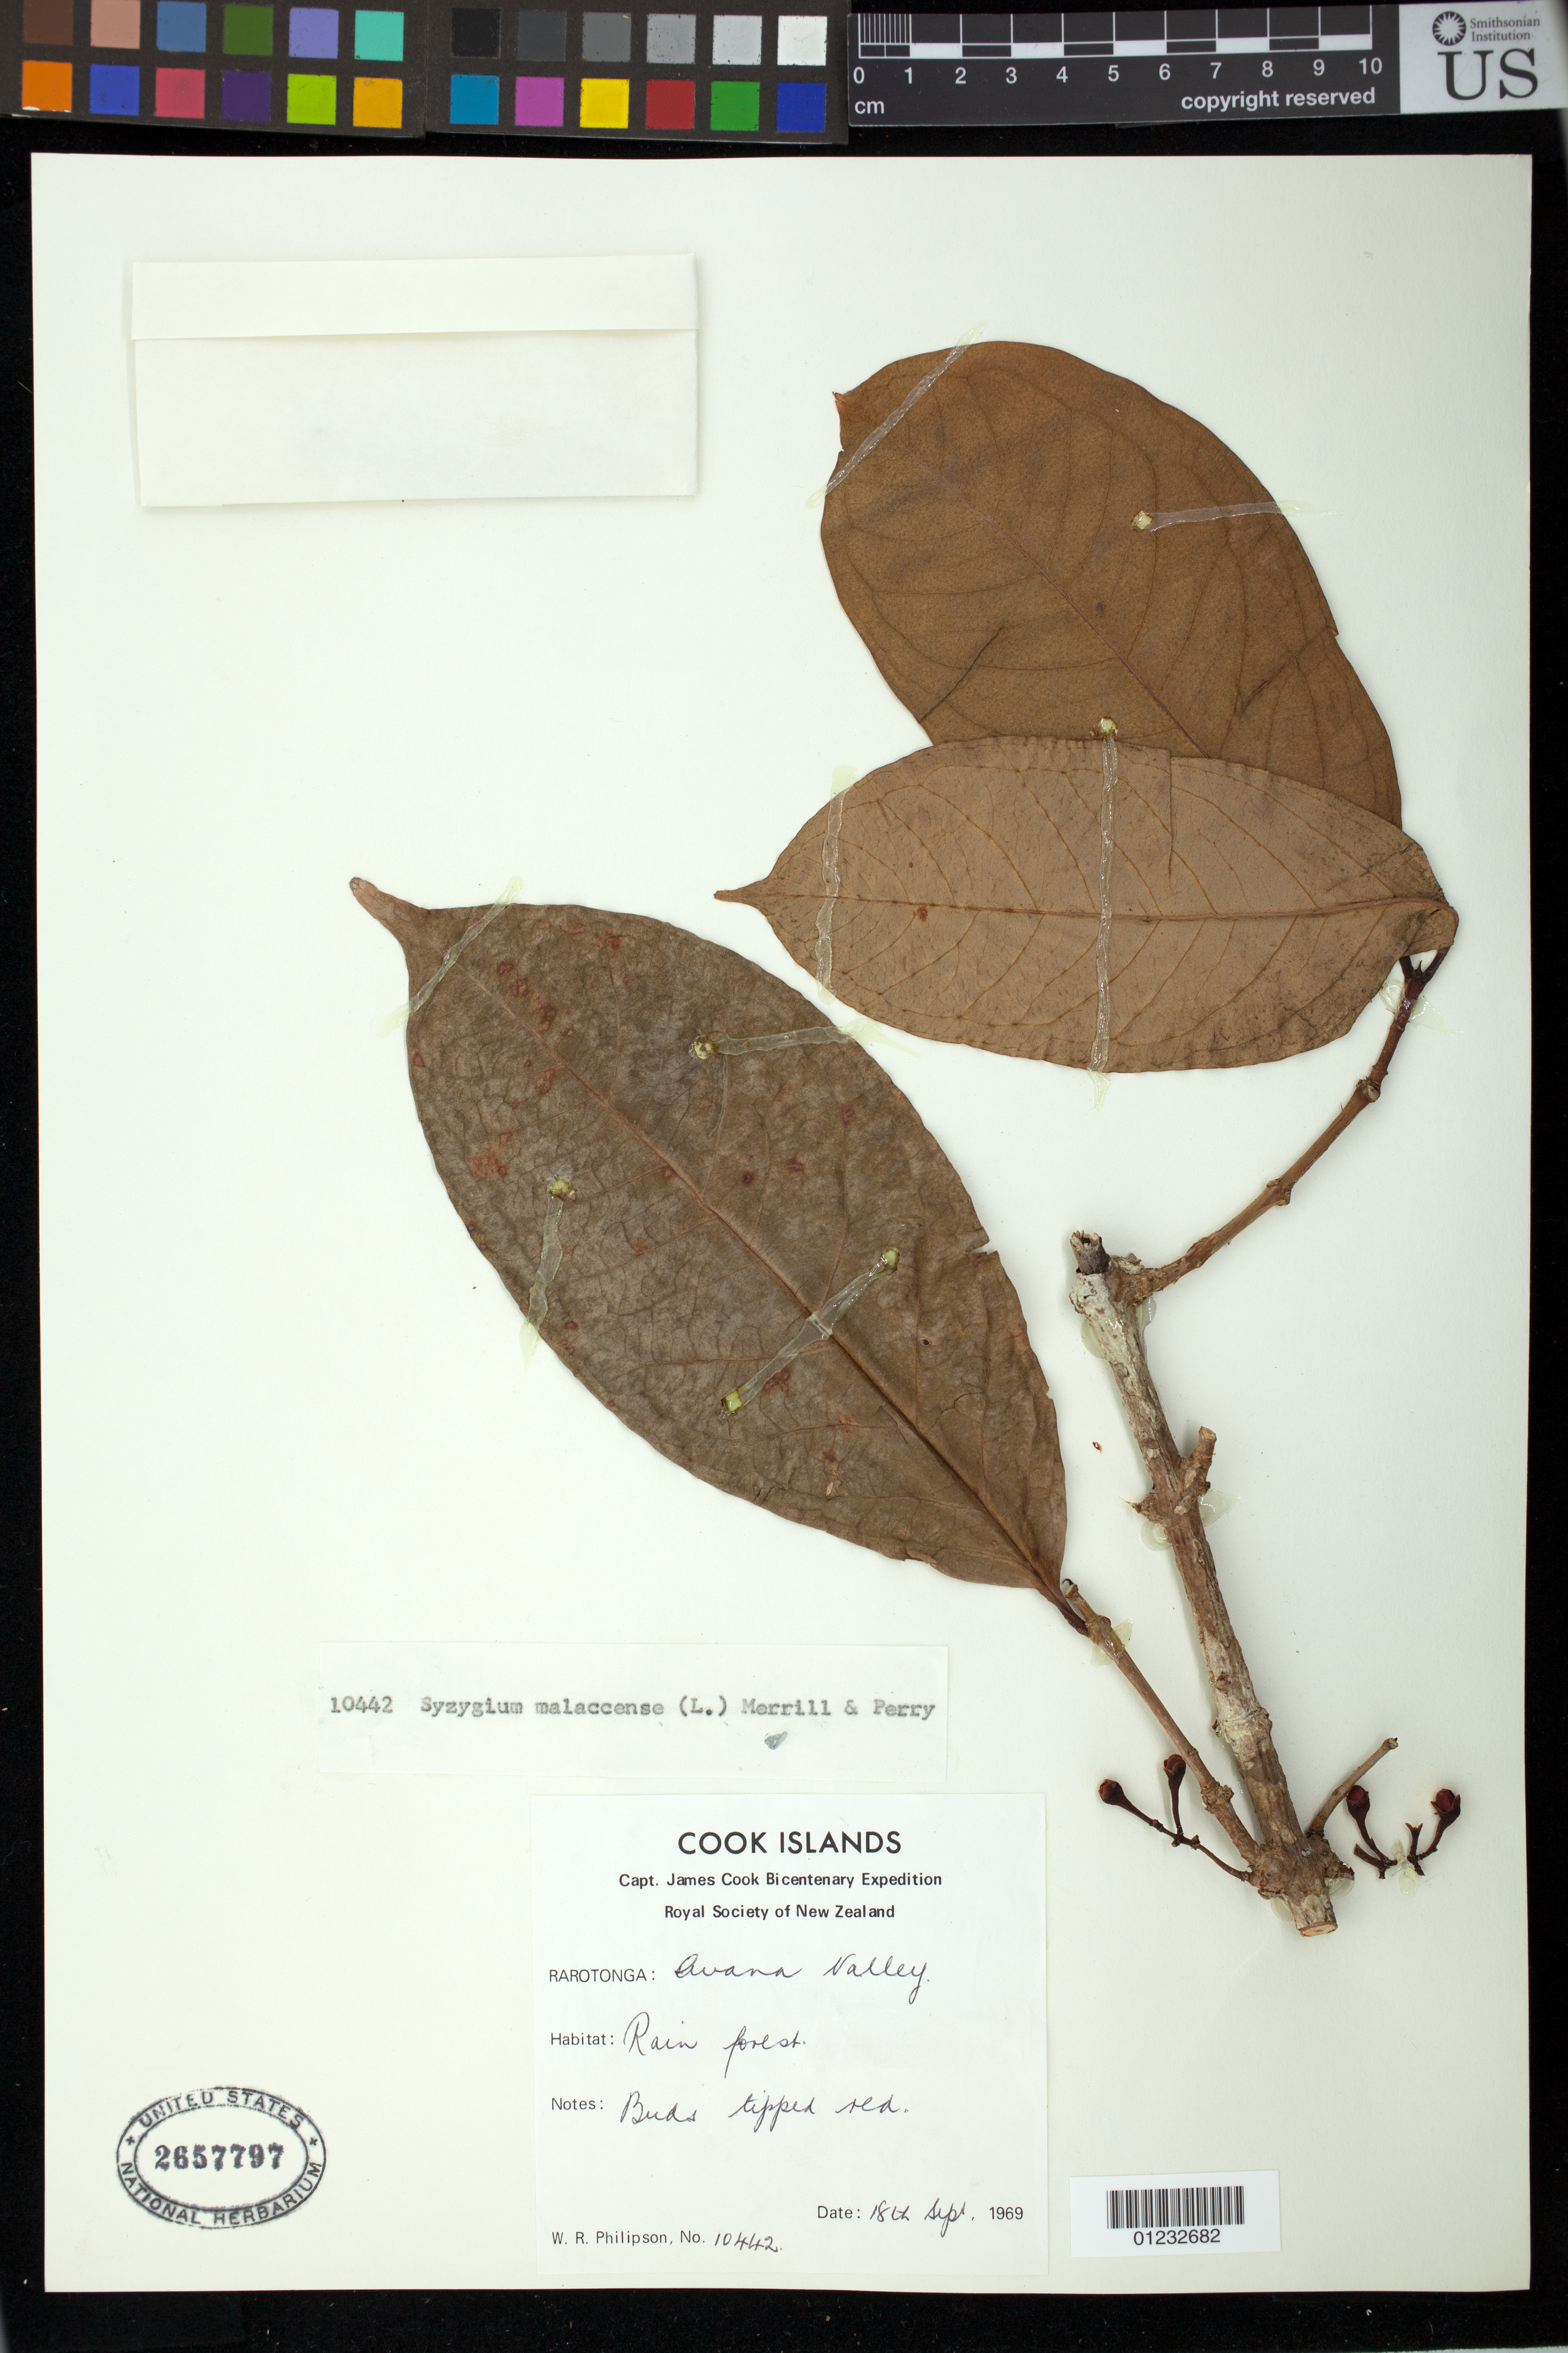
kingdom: Plantae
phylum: Tracheophyta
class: Magnoliopsida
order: Myrtales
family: Myrtaceae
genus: Syzygium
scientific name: Syzygium malaccense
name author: (L.) Merr. & L.M. Perry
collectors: W. R. Philipson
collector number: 10442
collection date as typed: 18 Sep 1969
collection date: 1969-09-18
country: Cook Islands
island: Rarotonga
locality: Rarotonga, Avana Valley [Southern Cook Is.]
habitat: Rain Forest.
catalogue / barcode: US 2657797